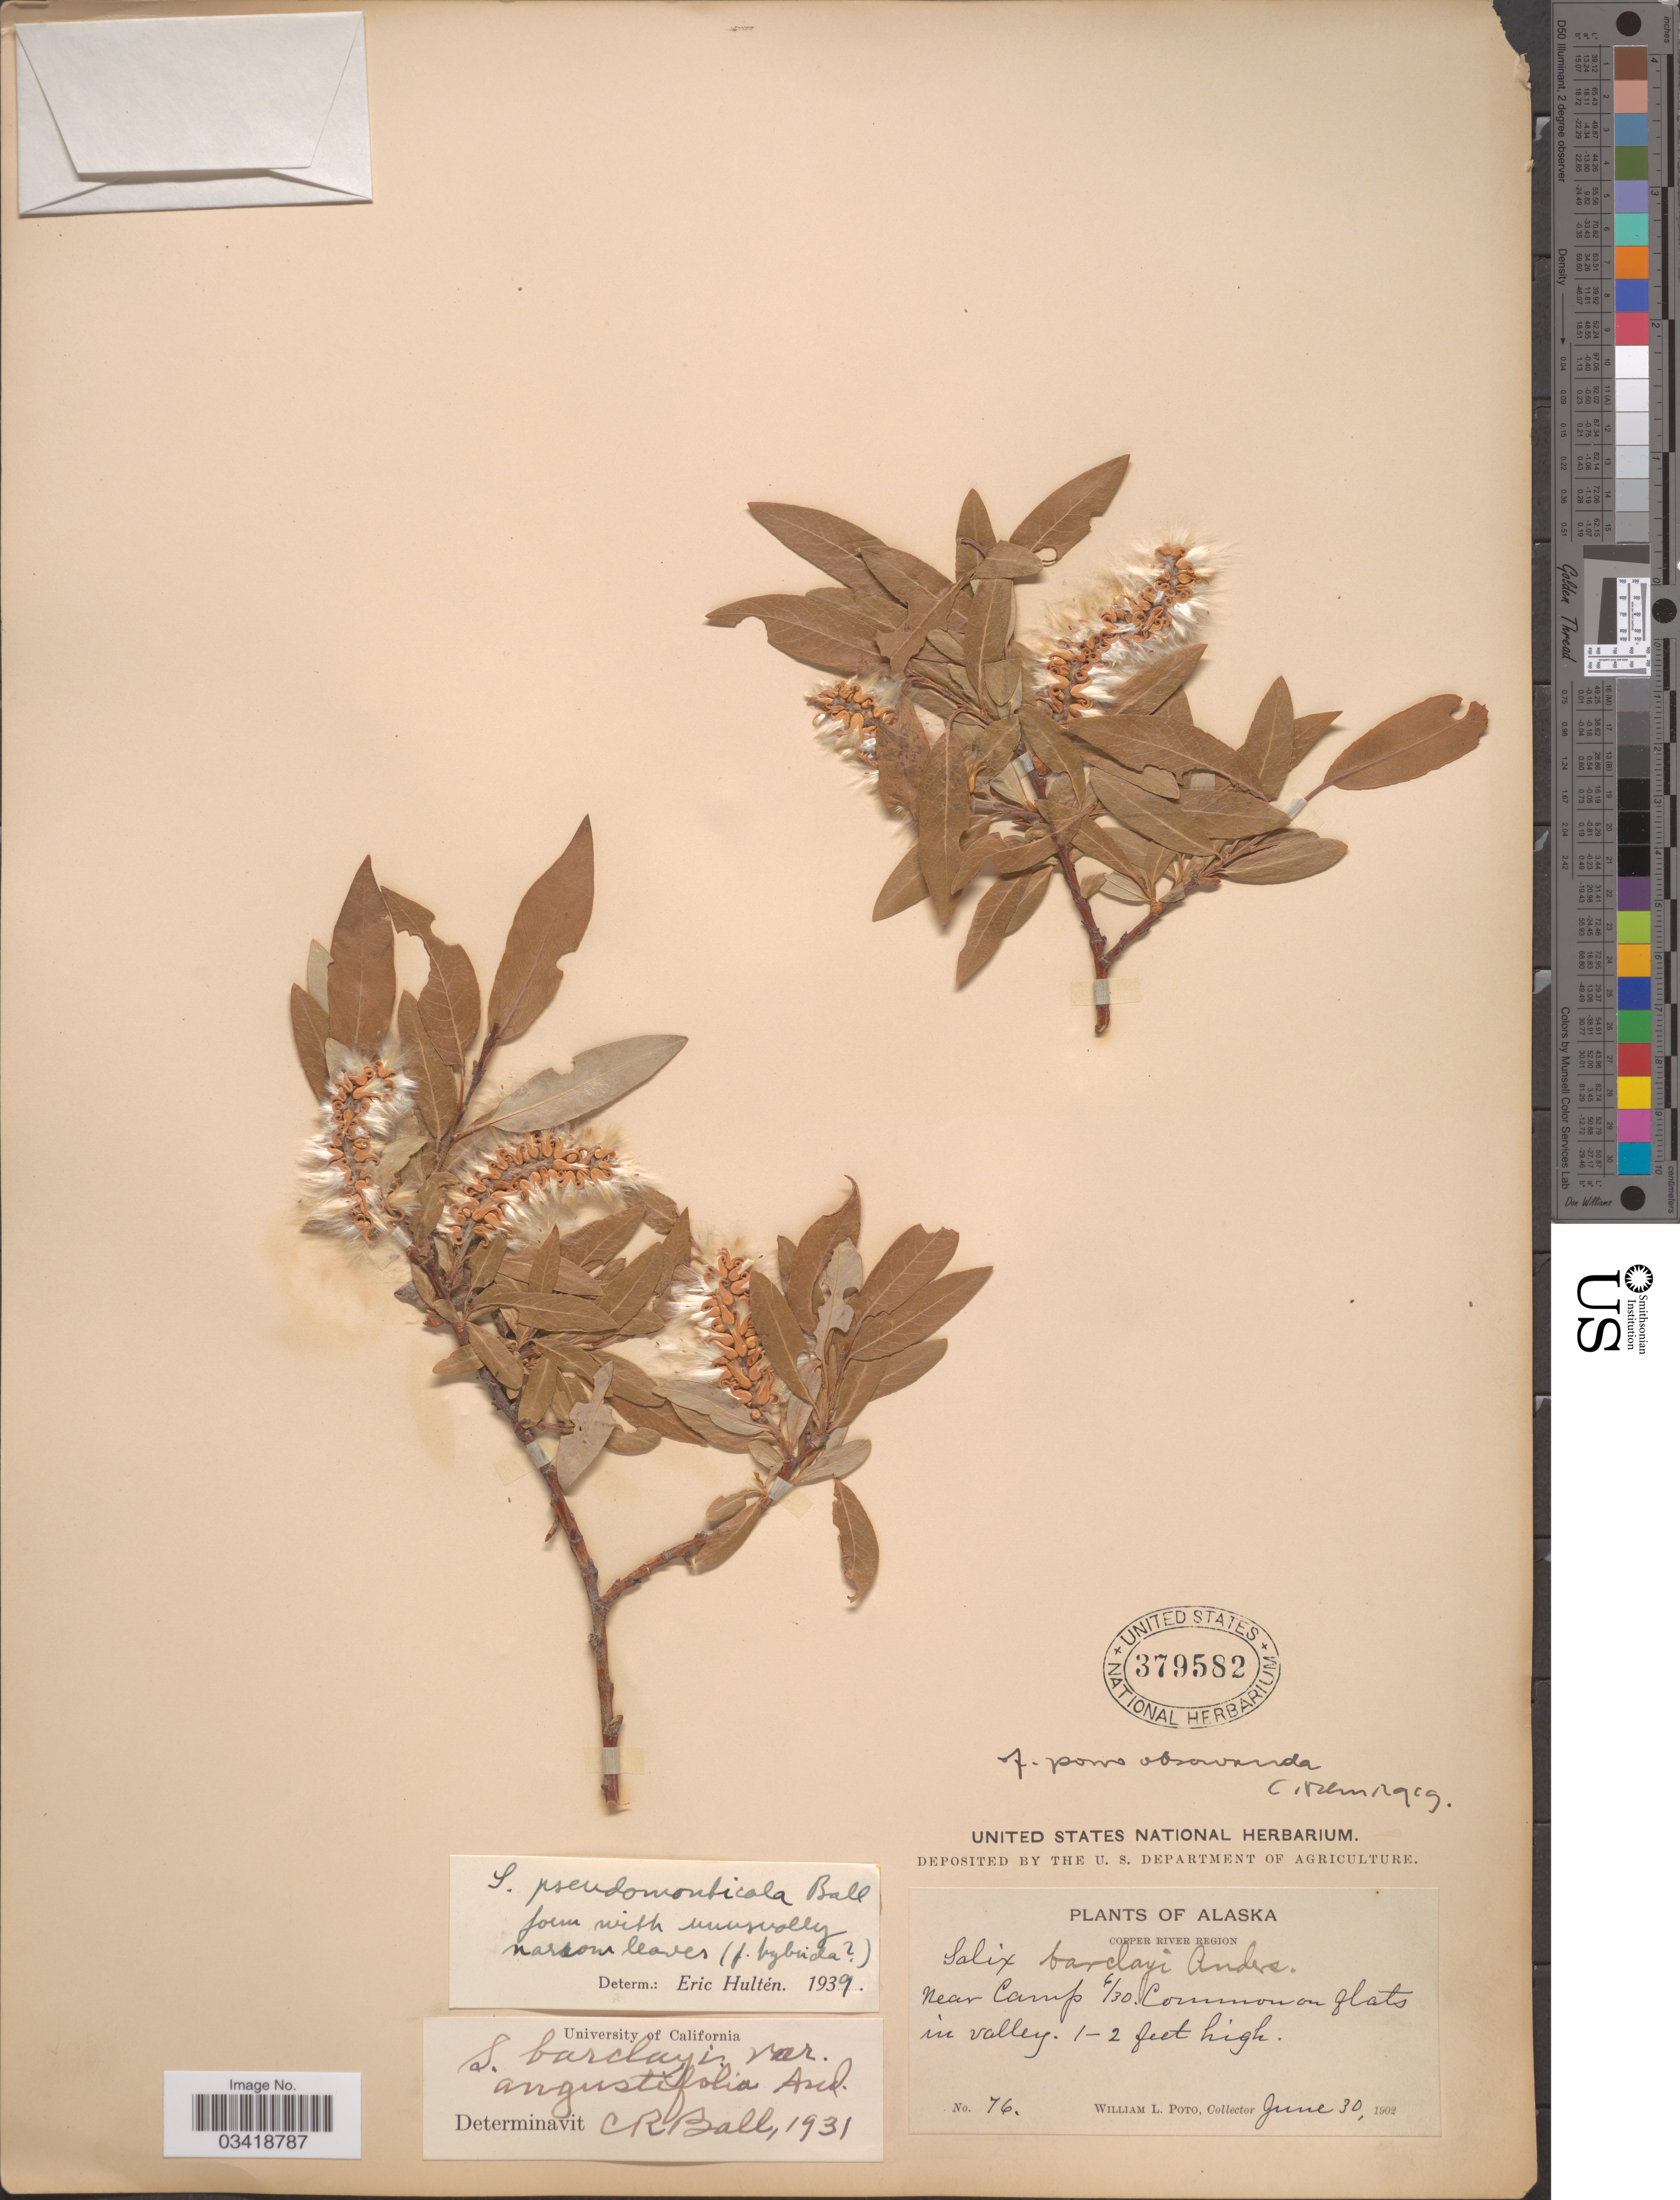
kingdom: Plantae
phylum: Tracheophyta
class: Magnoliopsida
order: Malpighiales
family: Salicaceae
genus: Salix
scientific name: Salix barclayi var. angustifolia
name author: Andersson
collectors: W. Poto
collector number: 76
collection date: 1902-06-30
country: United States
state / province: Alaska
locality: Copper River Region. Near Camp 6/30. Common on flats in valley.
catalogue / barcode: US 379582